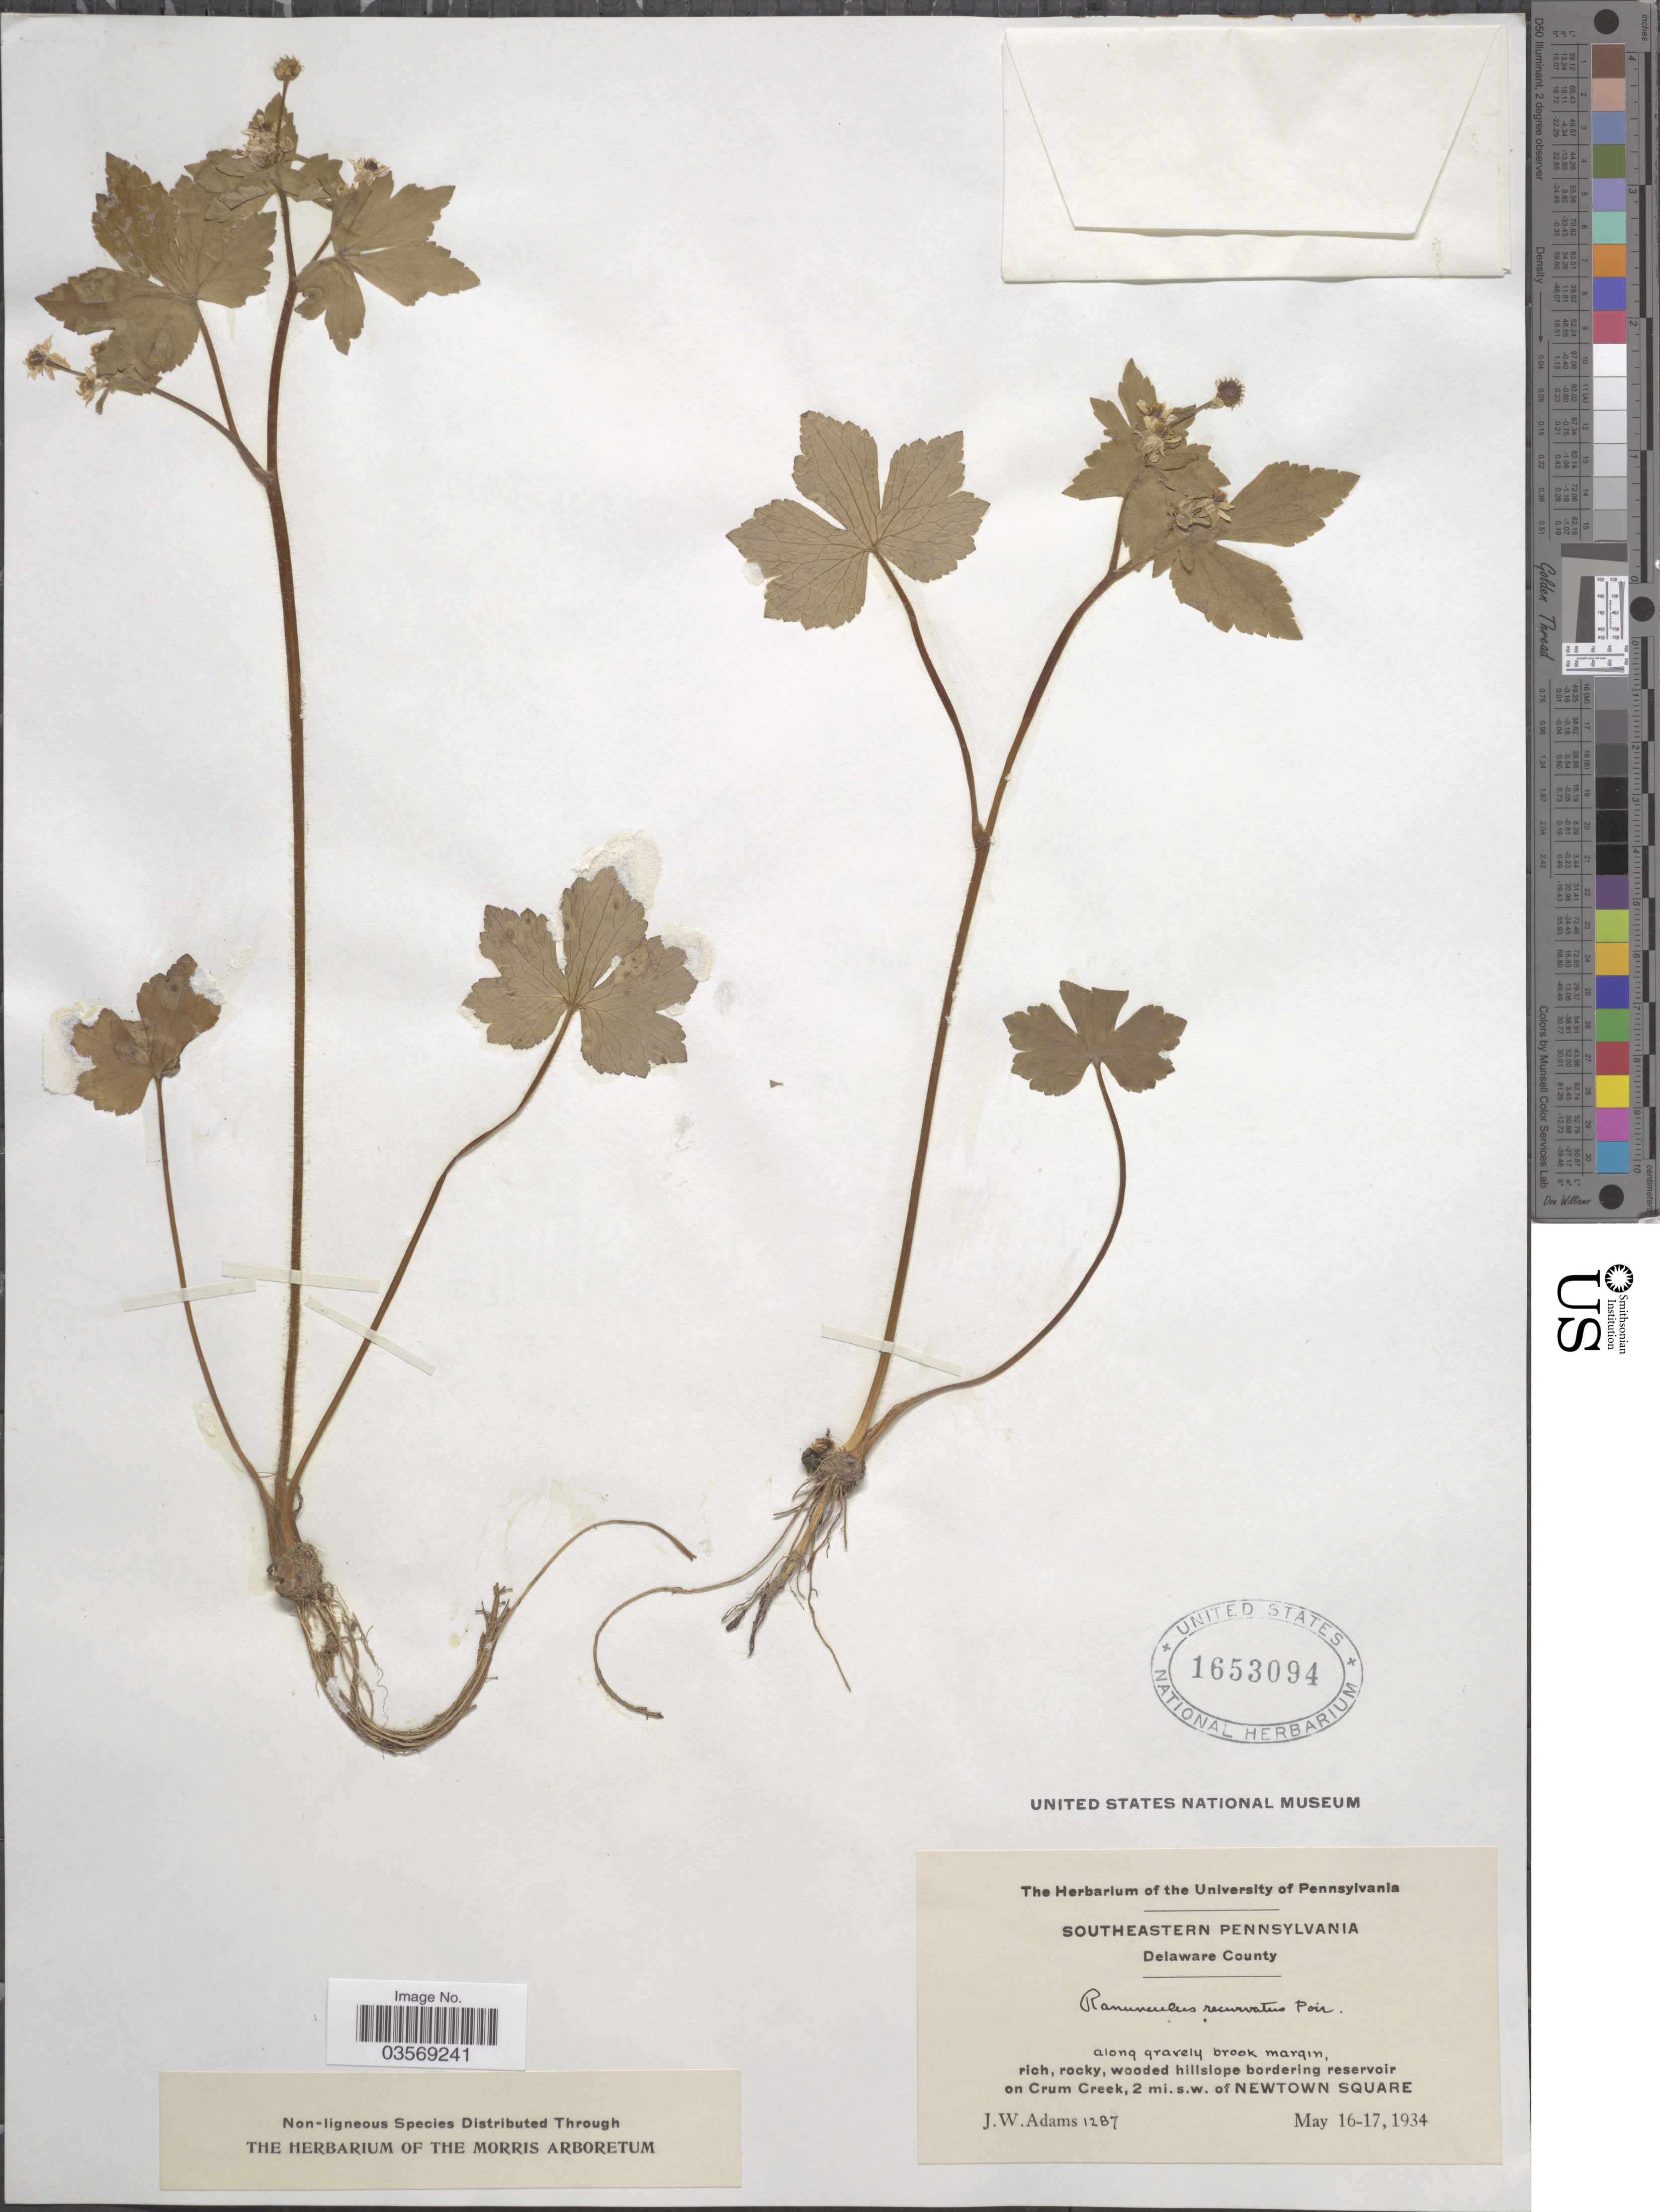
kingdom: Plantae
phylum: Tracheophyta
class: Magnoliopsida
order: Ranunculales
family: Ranunculaceae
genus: Ranunculus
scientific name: Ranunculus recurvatus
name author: Poir.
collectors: J. Adams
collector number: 1287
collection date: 1934-05-16/1934-05-17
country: United States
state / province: Pennsylvania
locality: Southeastern Pennsylvania. Delaware County. Hillslope bordering reservoir on Crum Creek, 2 mi. s.w. of Newtown Square.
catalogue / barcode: US 1653094